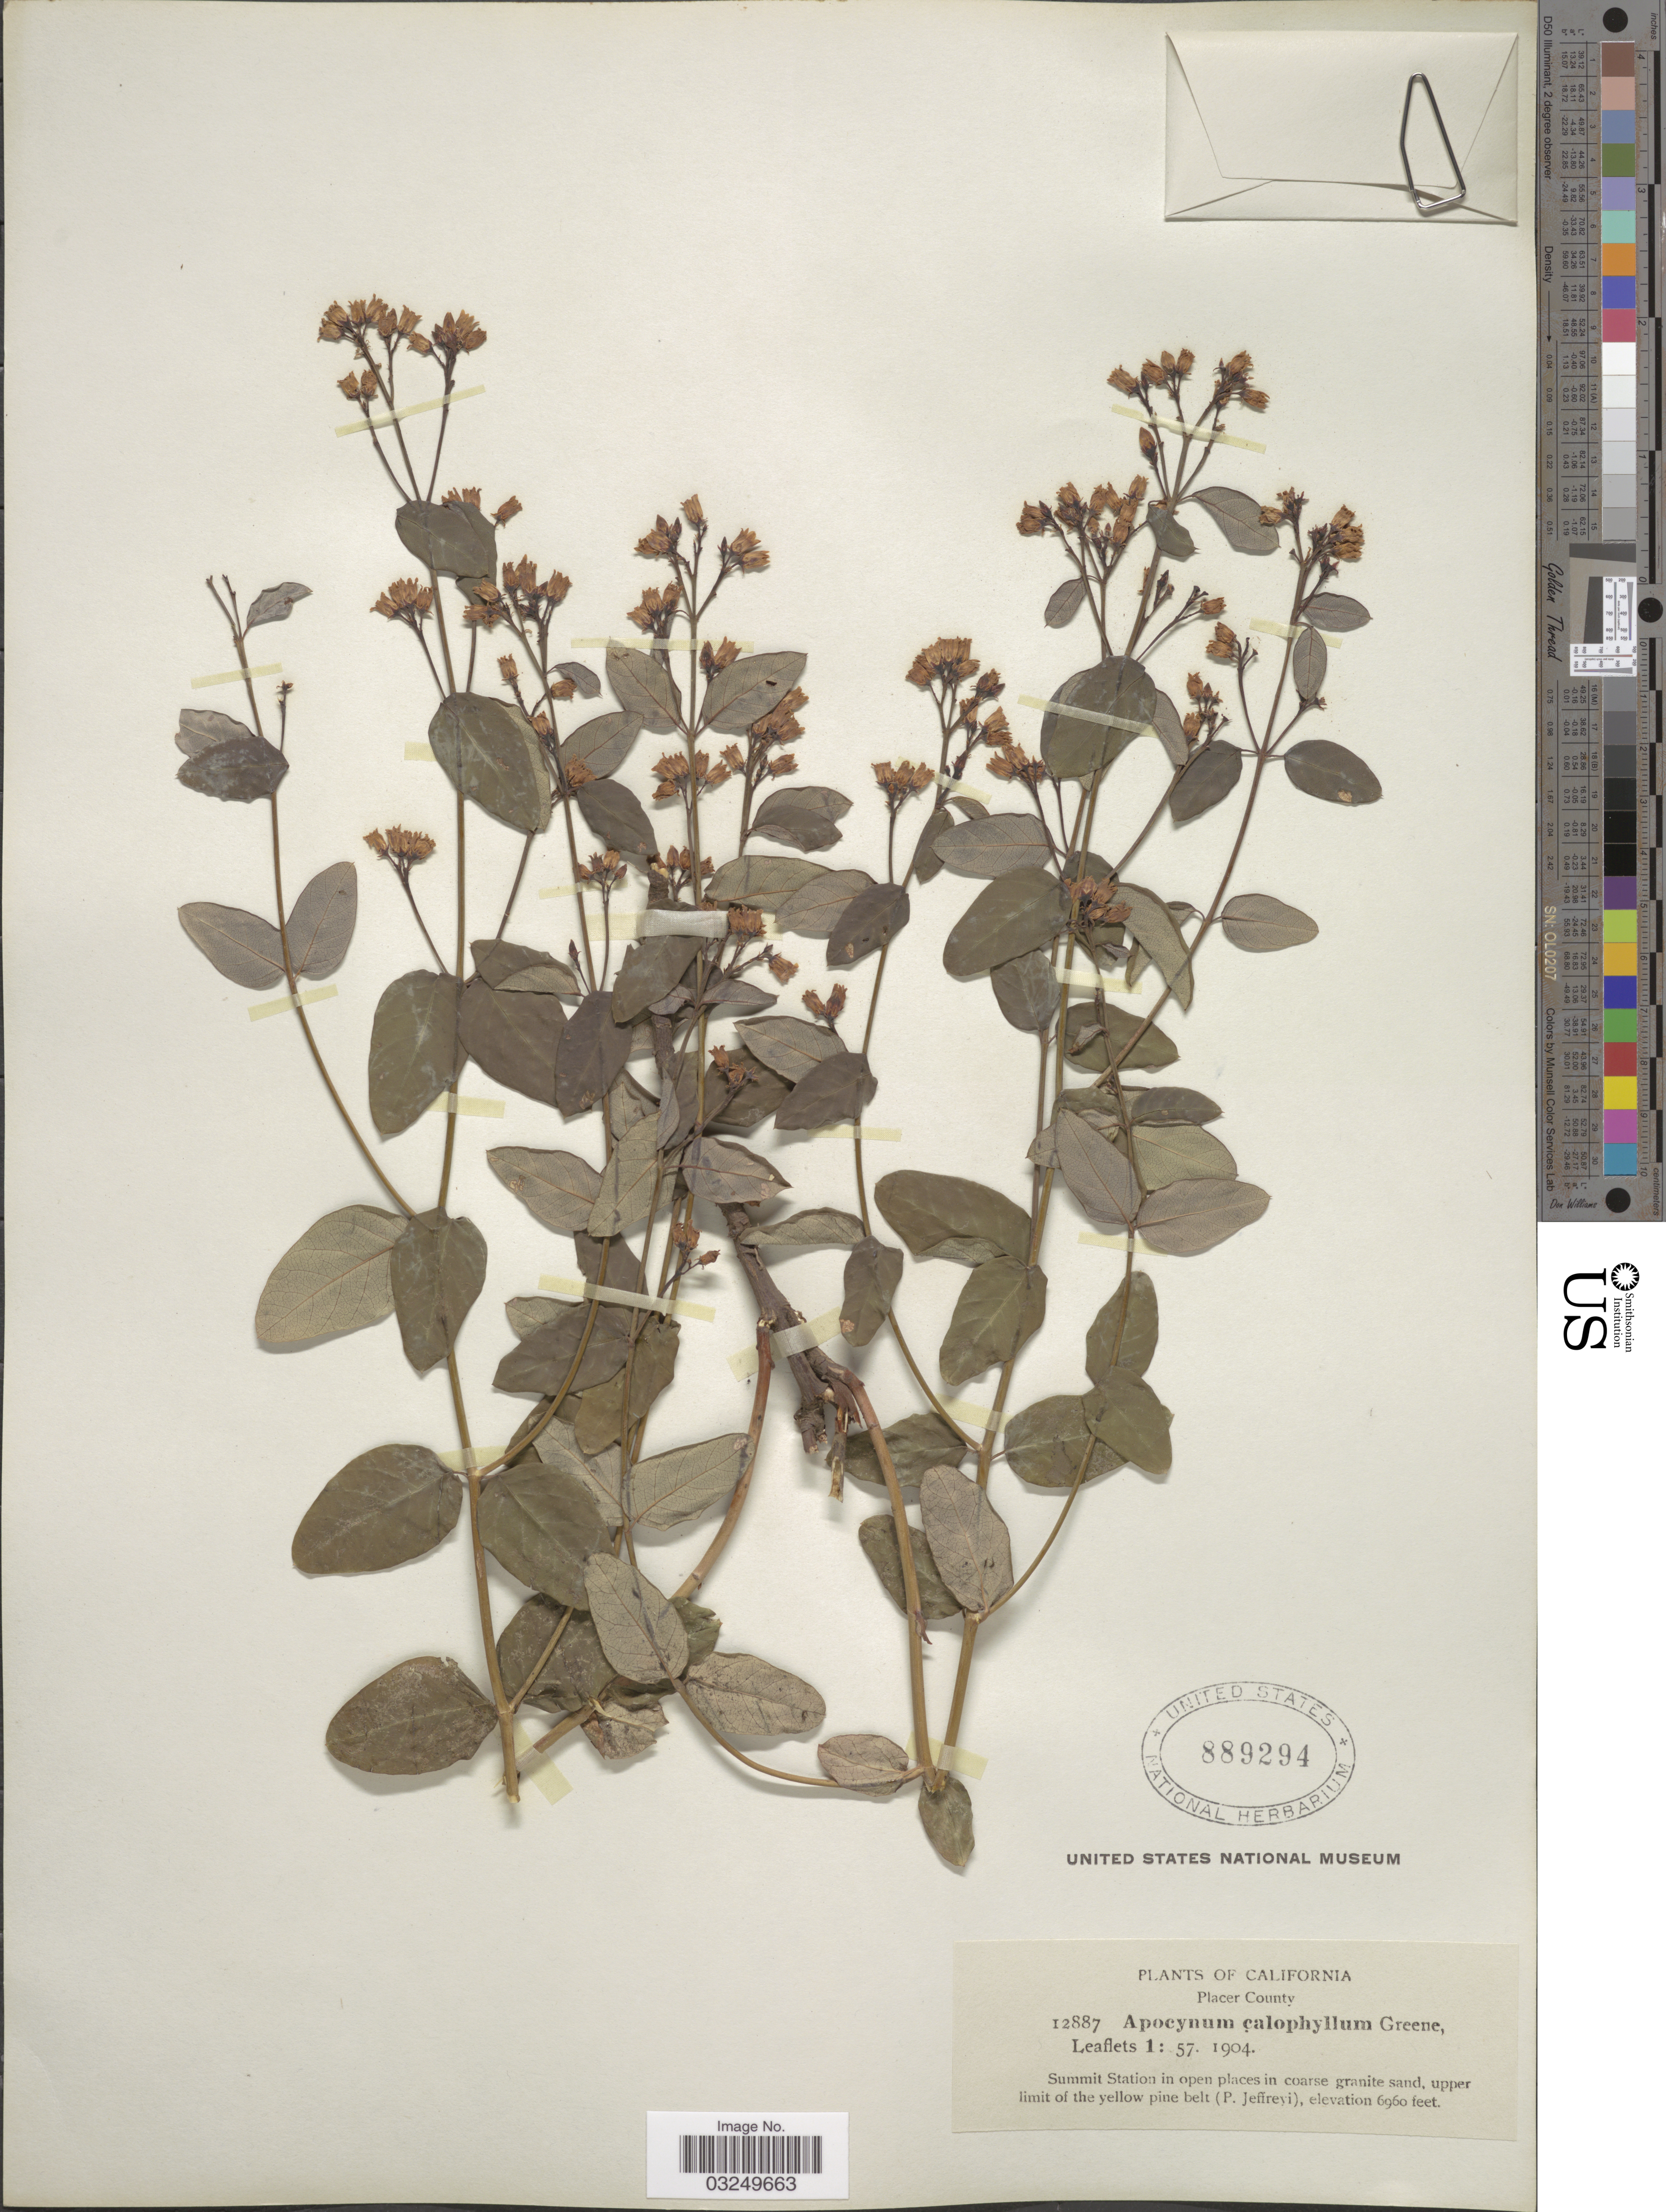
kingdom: Plantae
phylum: Tracheophyta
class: Magnoliopsida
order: Gentianales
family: Apocynaceae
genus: Apocynum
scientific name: Apocynum calophyllum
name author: S.W. Greene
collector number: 12887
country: United States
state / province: California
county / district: Placer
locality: Placer County. Summit Station in open places in coarse granite sand.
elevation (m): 2121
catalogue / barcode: US 889294